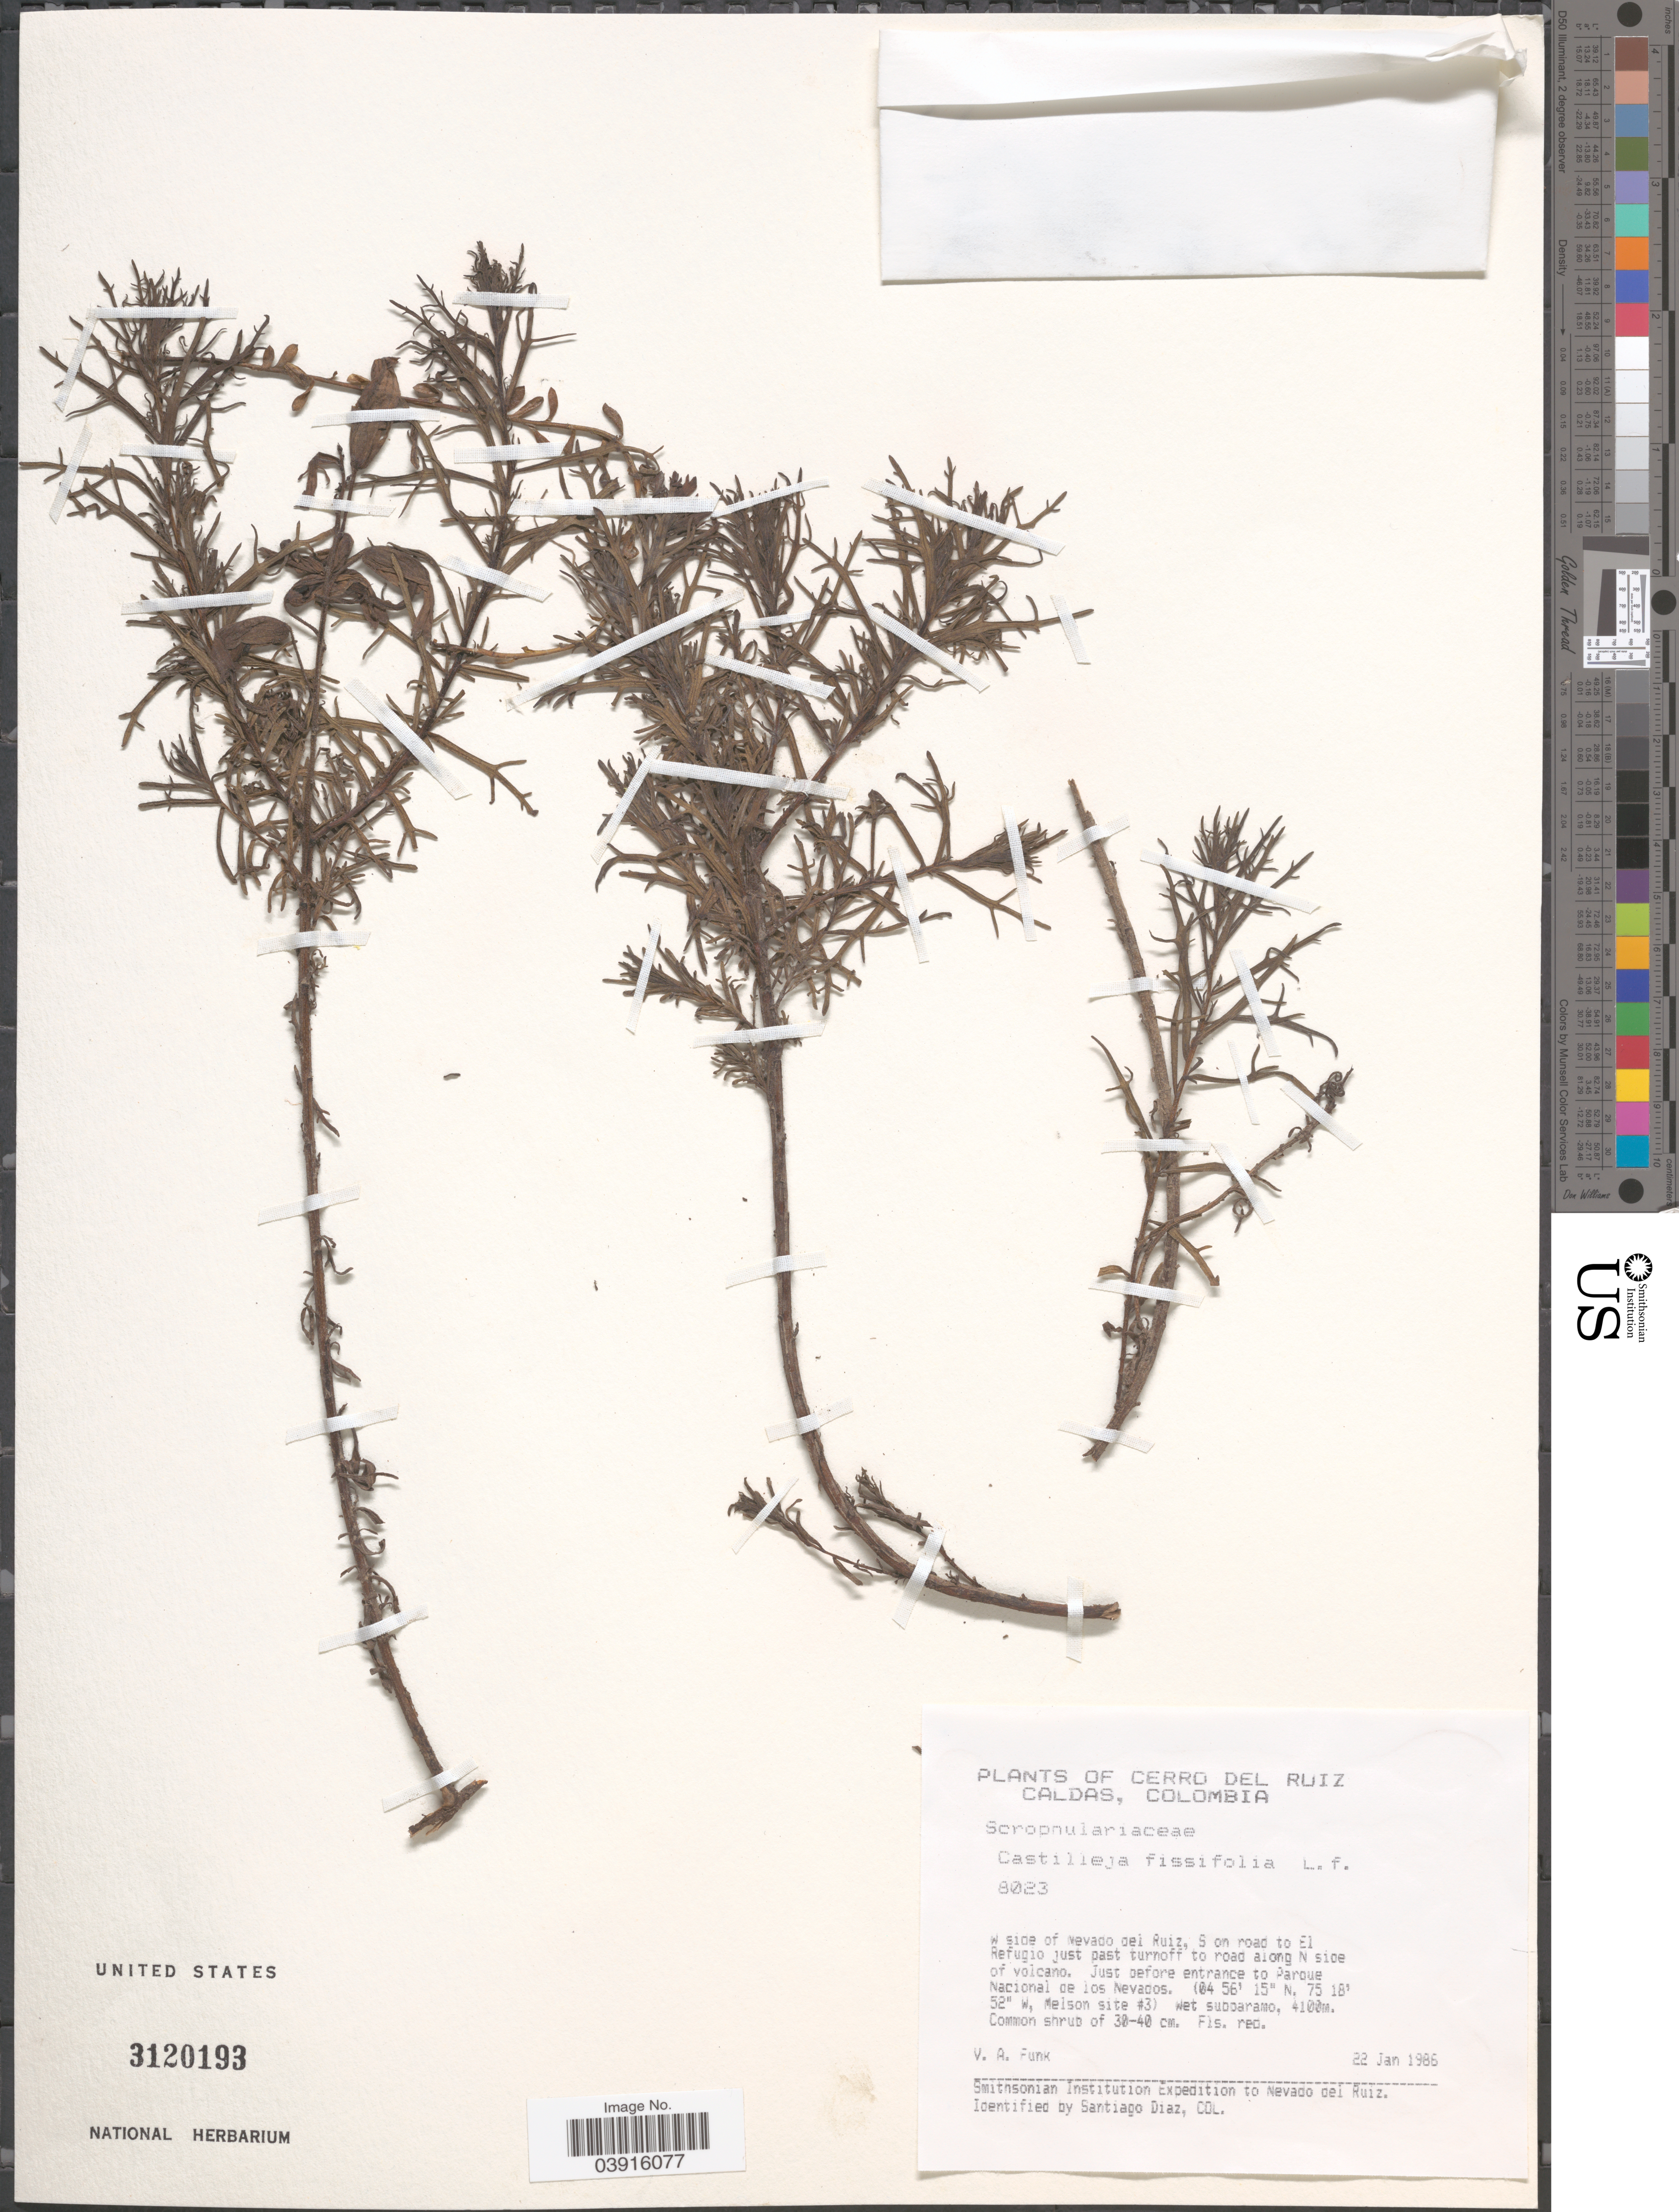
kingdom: Plantae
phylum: Tracheophyta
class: Magnoliopsida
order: Lamiales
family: Orobanchaceae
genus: Castilleja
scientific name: Castilleja fissifolia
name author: L. f.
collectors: V. Funk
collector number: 8023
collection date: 1986-01-22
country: Colombia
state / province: Caldas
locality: Cerro del Ruiz Caldas. W side of Nevado del Ruiz, S on road to El Refugio just past turnoff to road along N side of volcano. Just before entrance to Parque Nacional de los Nevados (Nelson site #3).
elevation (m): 4100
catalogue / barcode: US 3120193